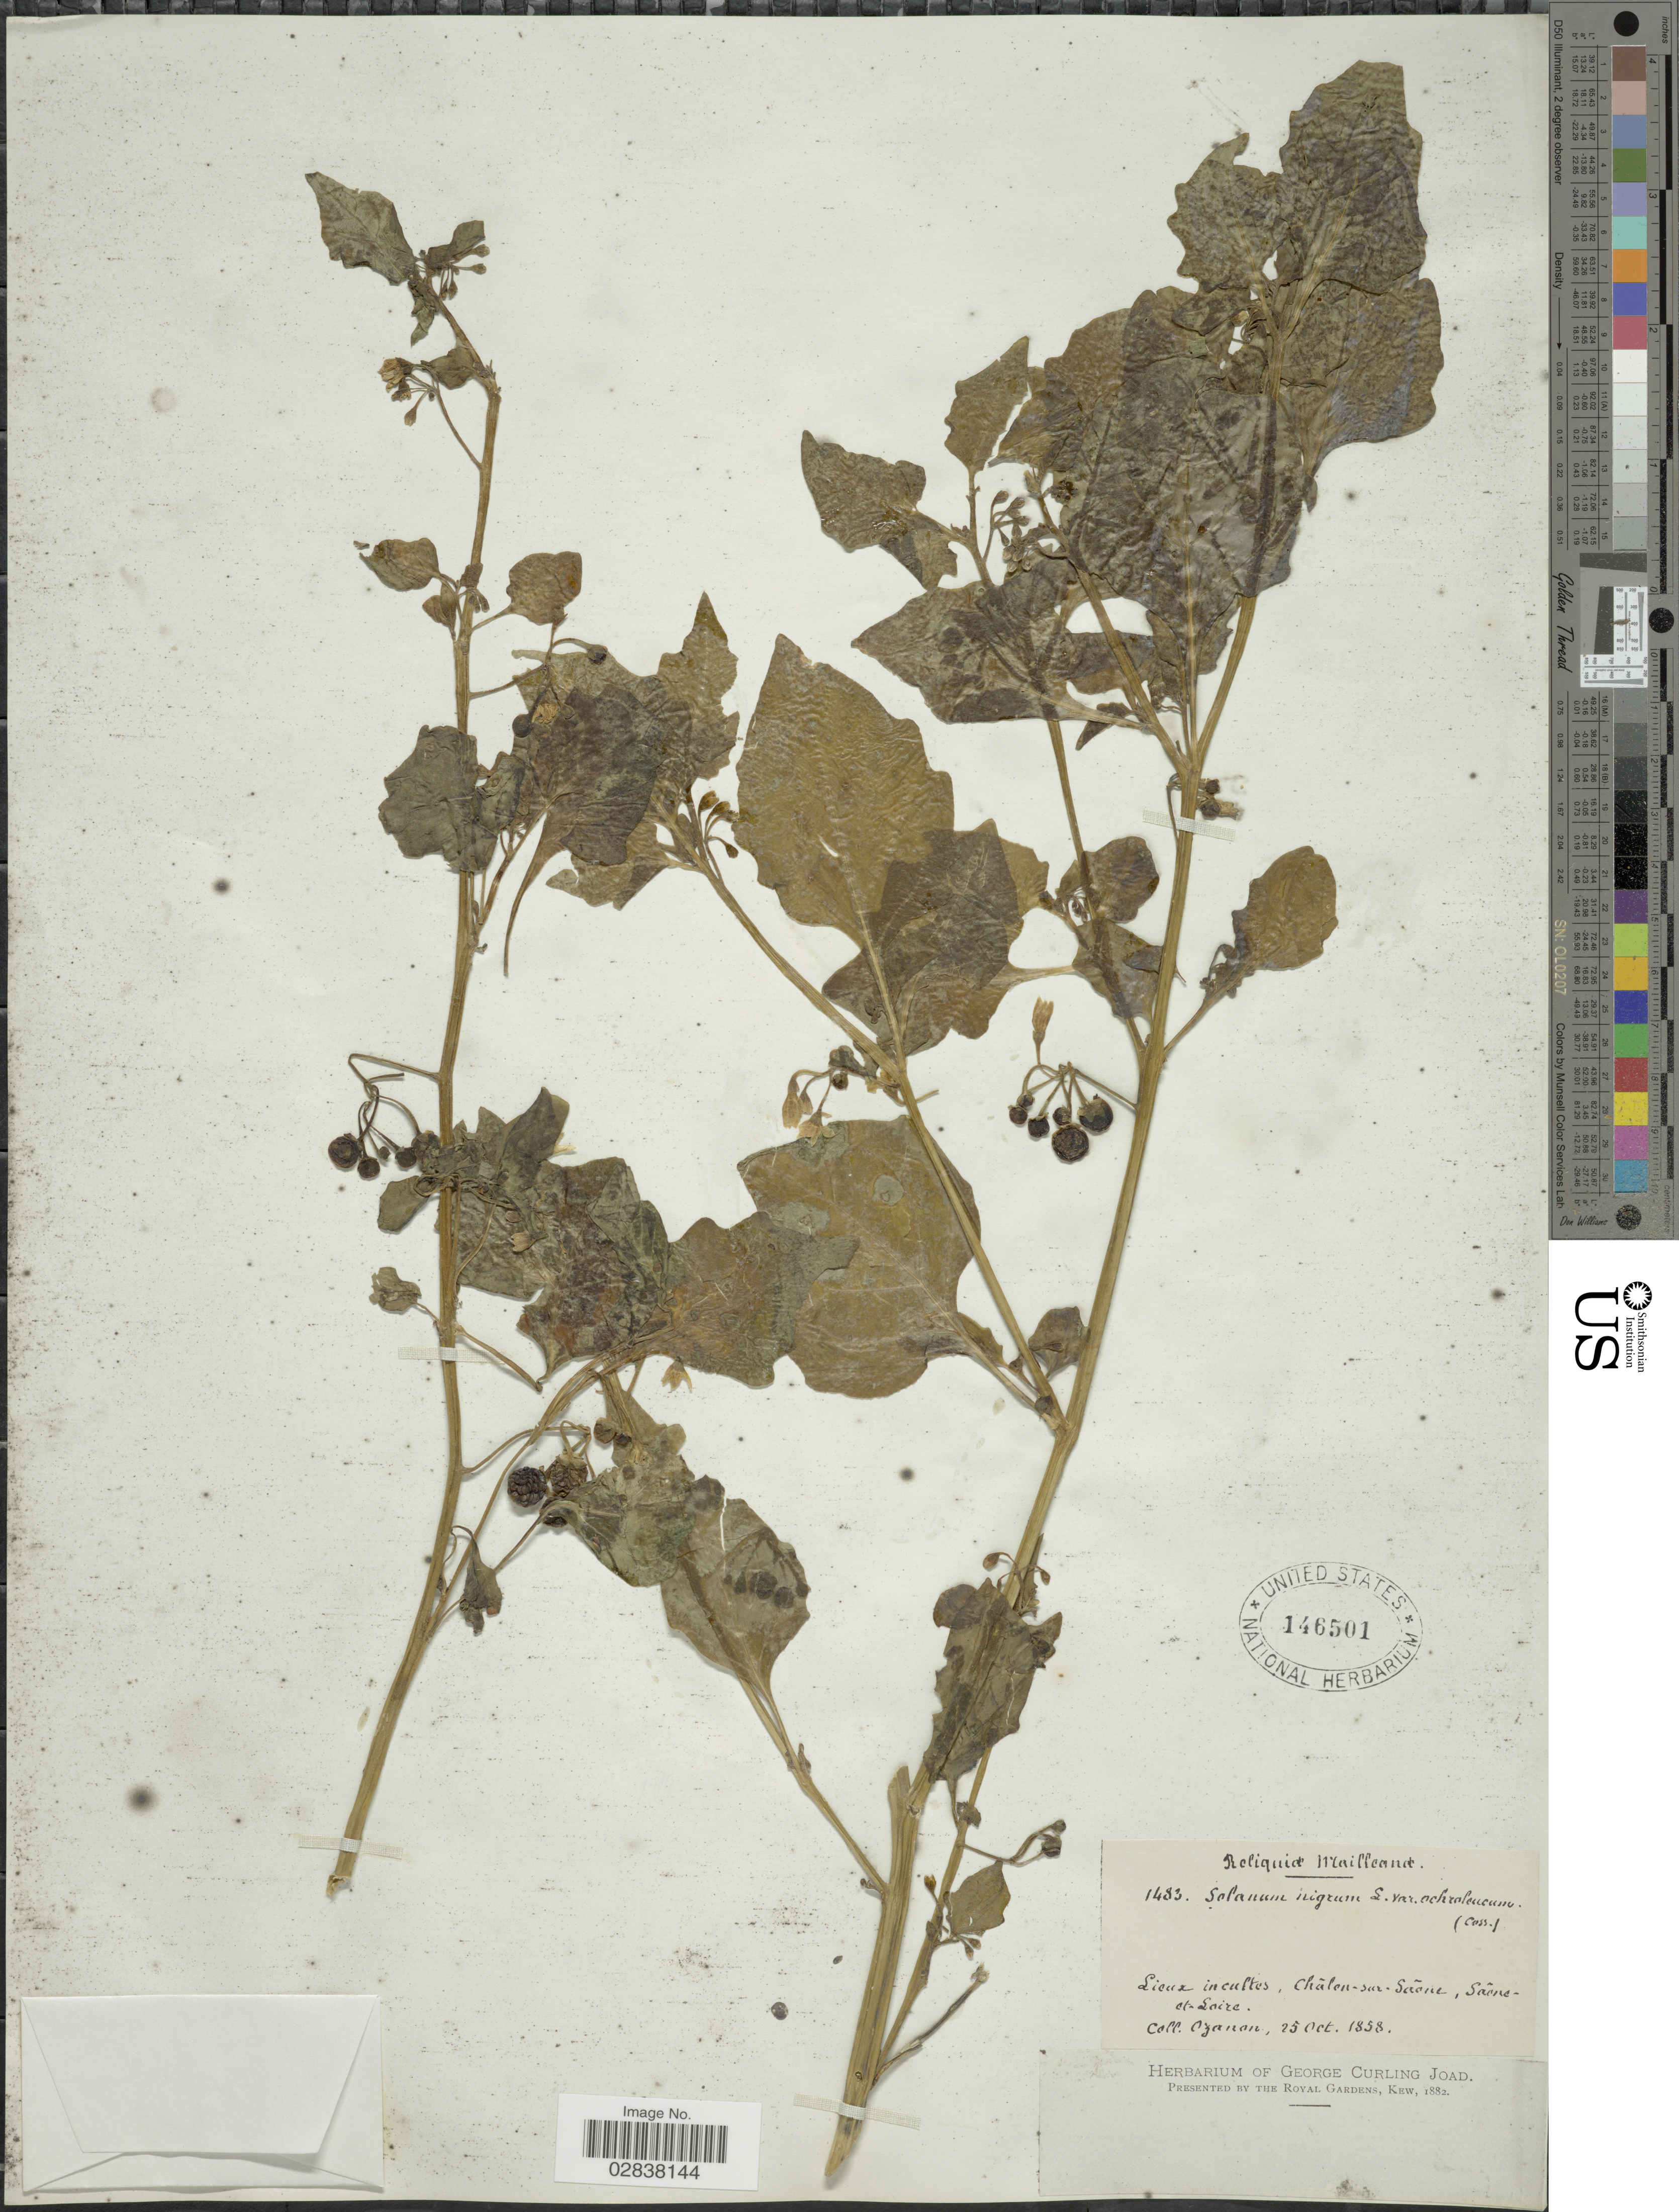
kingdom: Plantae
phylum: Tracheophyta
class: Magnoliopsida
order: Solanales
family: Solanaceae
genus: Solanum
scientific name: Solanum ochroleucum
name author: Bâstard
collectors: Ozanon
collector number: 1483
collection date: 1858-10-25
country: France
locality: Lieux incultesm Chalon-sar-Saone, Saone et-Loire.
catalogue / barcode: US 146501